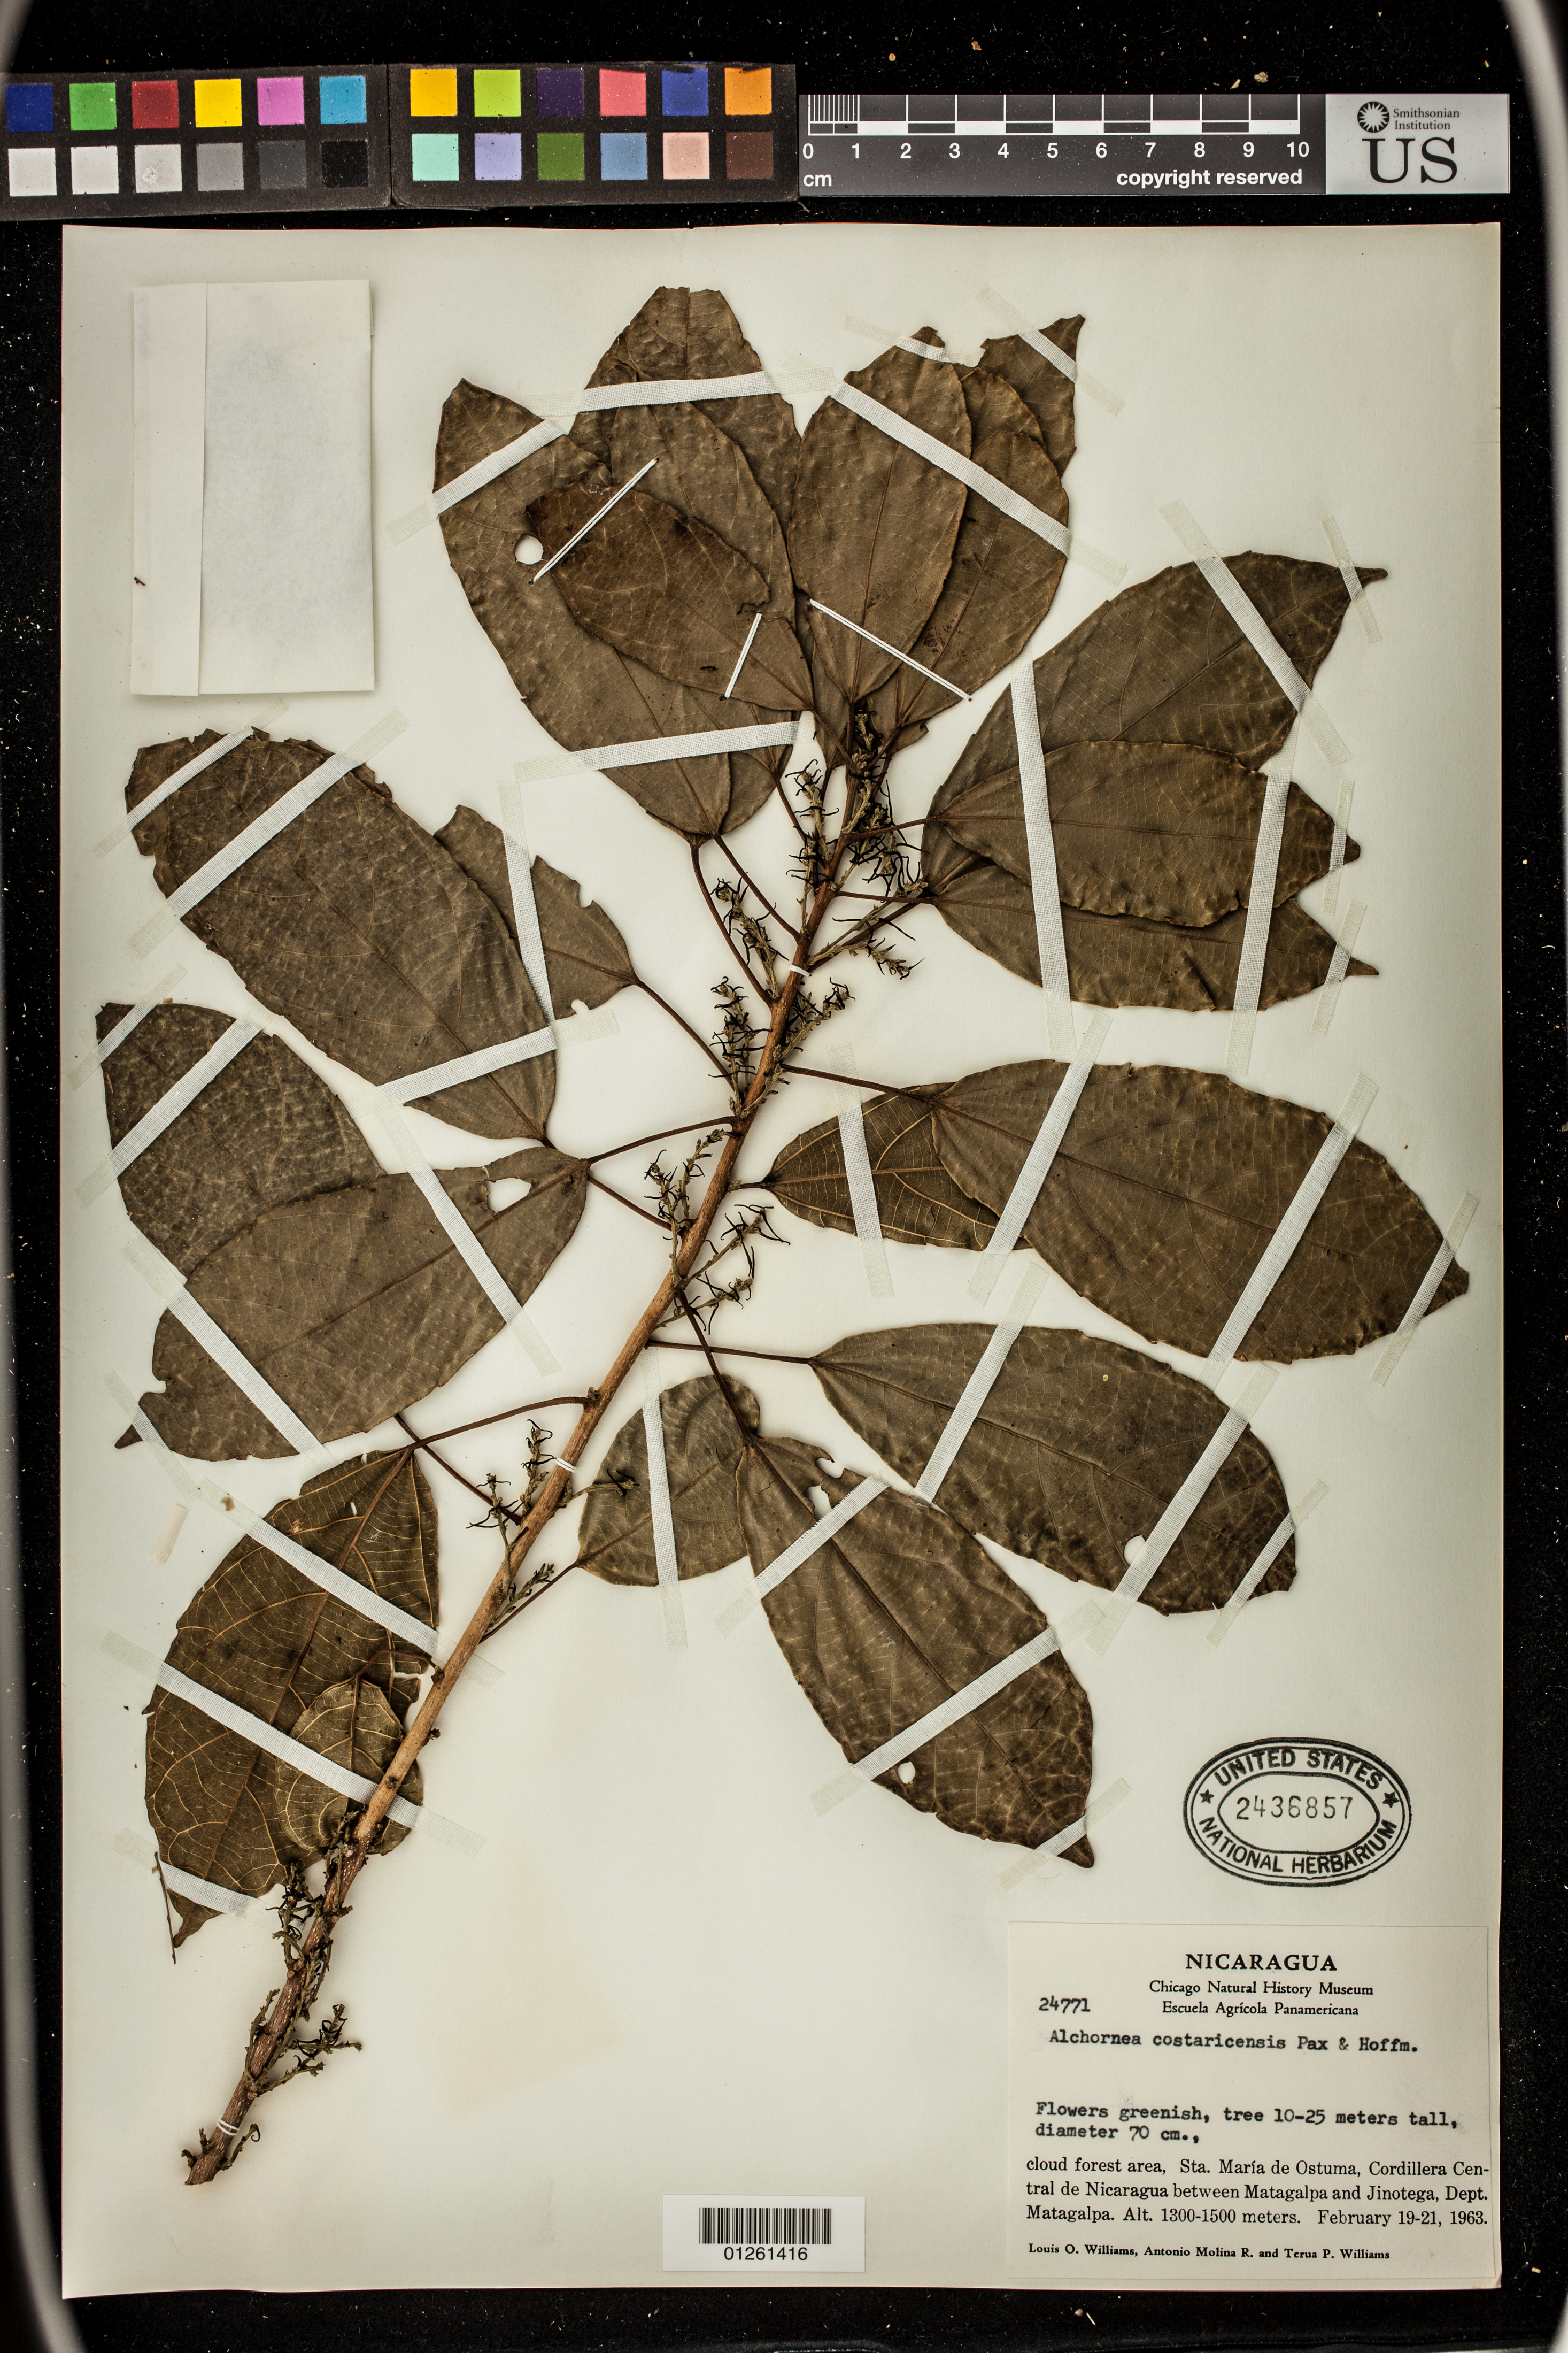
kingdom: Plantae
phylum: Tracheophyta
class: Magnoliopsida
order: Malpighiales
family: Euphorbiaceae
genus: Alchornea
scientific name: Alchornea costaricensis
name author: Pax & K. Hoffm. in Engl.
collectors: L. O. Williams, A. Molina R. & T. P. Williams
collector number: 24771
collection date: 1963-02-19/1963-02-21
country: Nicaragua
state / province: Matagalpa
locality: Sta. Maria de Ostuma, Cordillera Central de Nicaragua between Matagalpa and Jinotega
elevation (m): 1300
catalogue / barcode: US 2436857